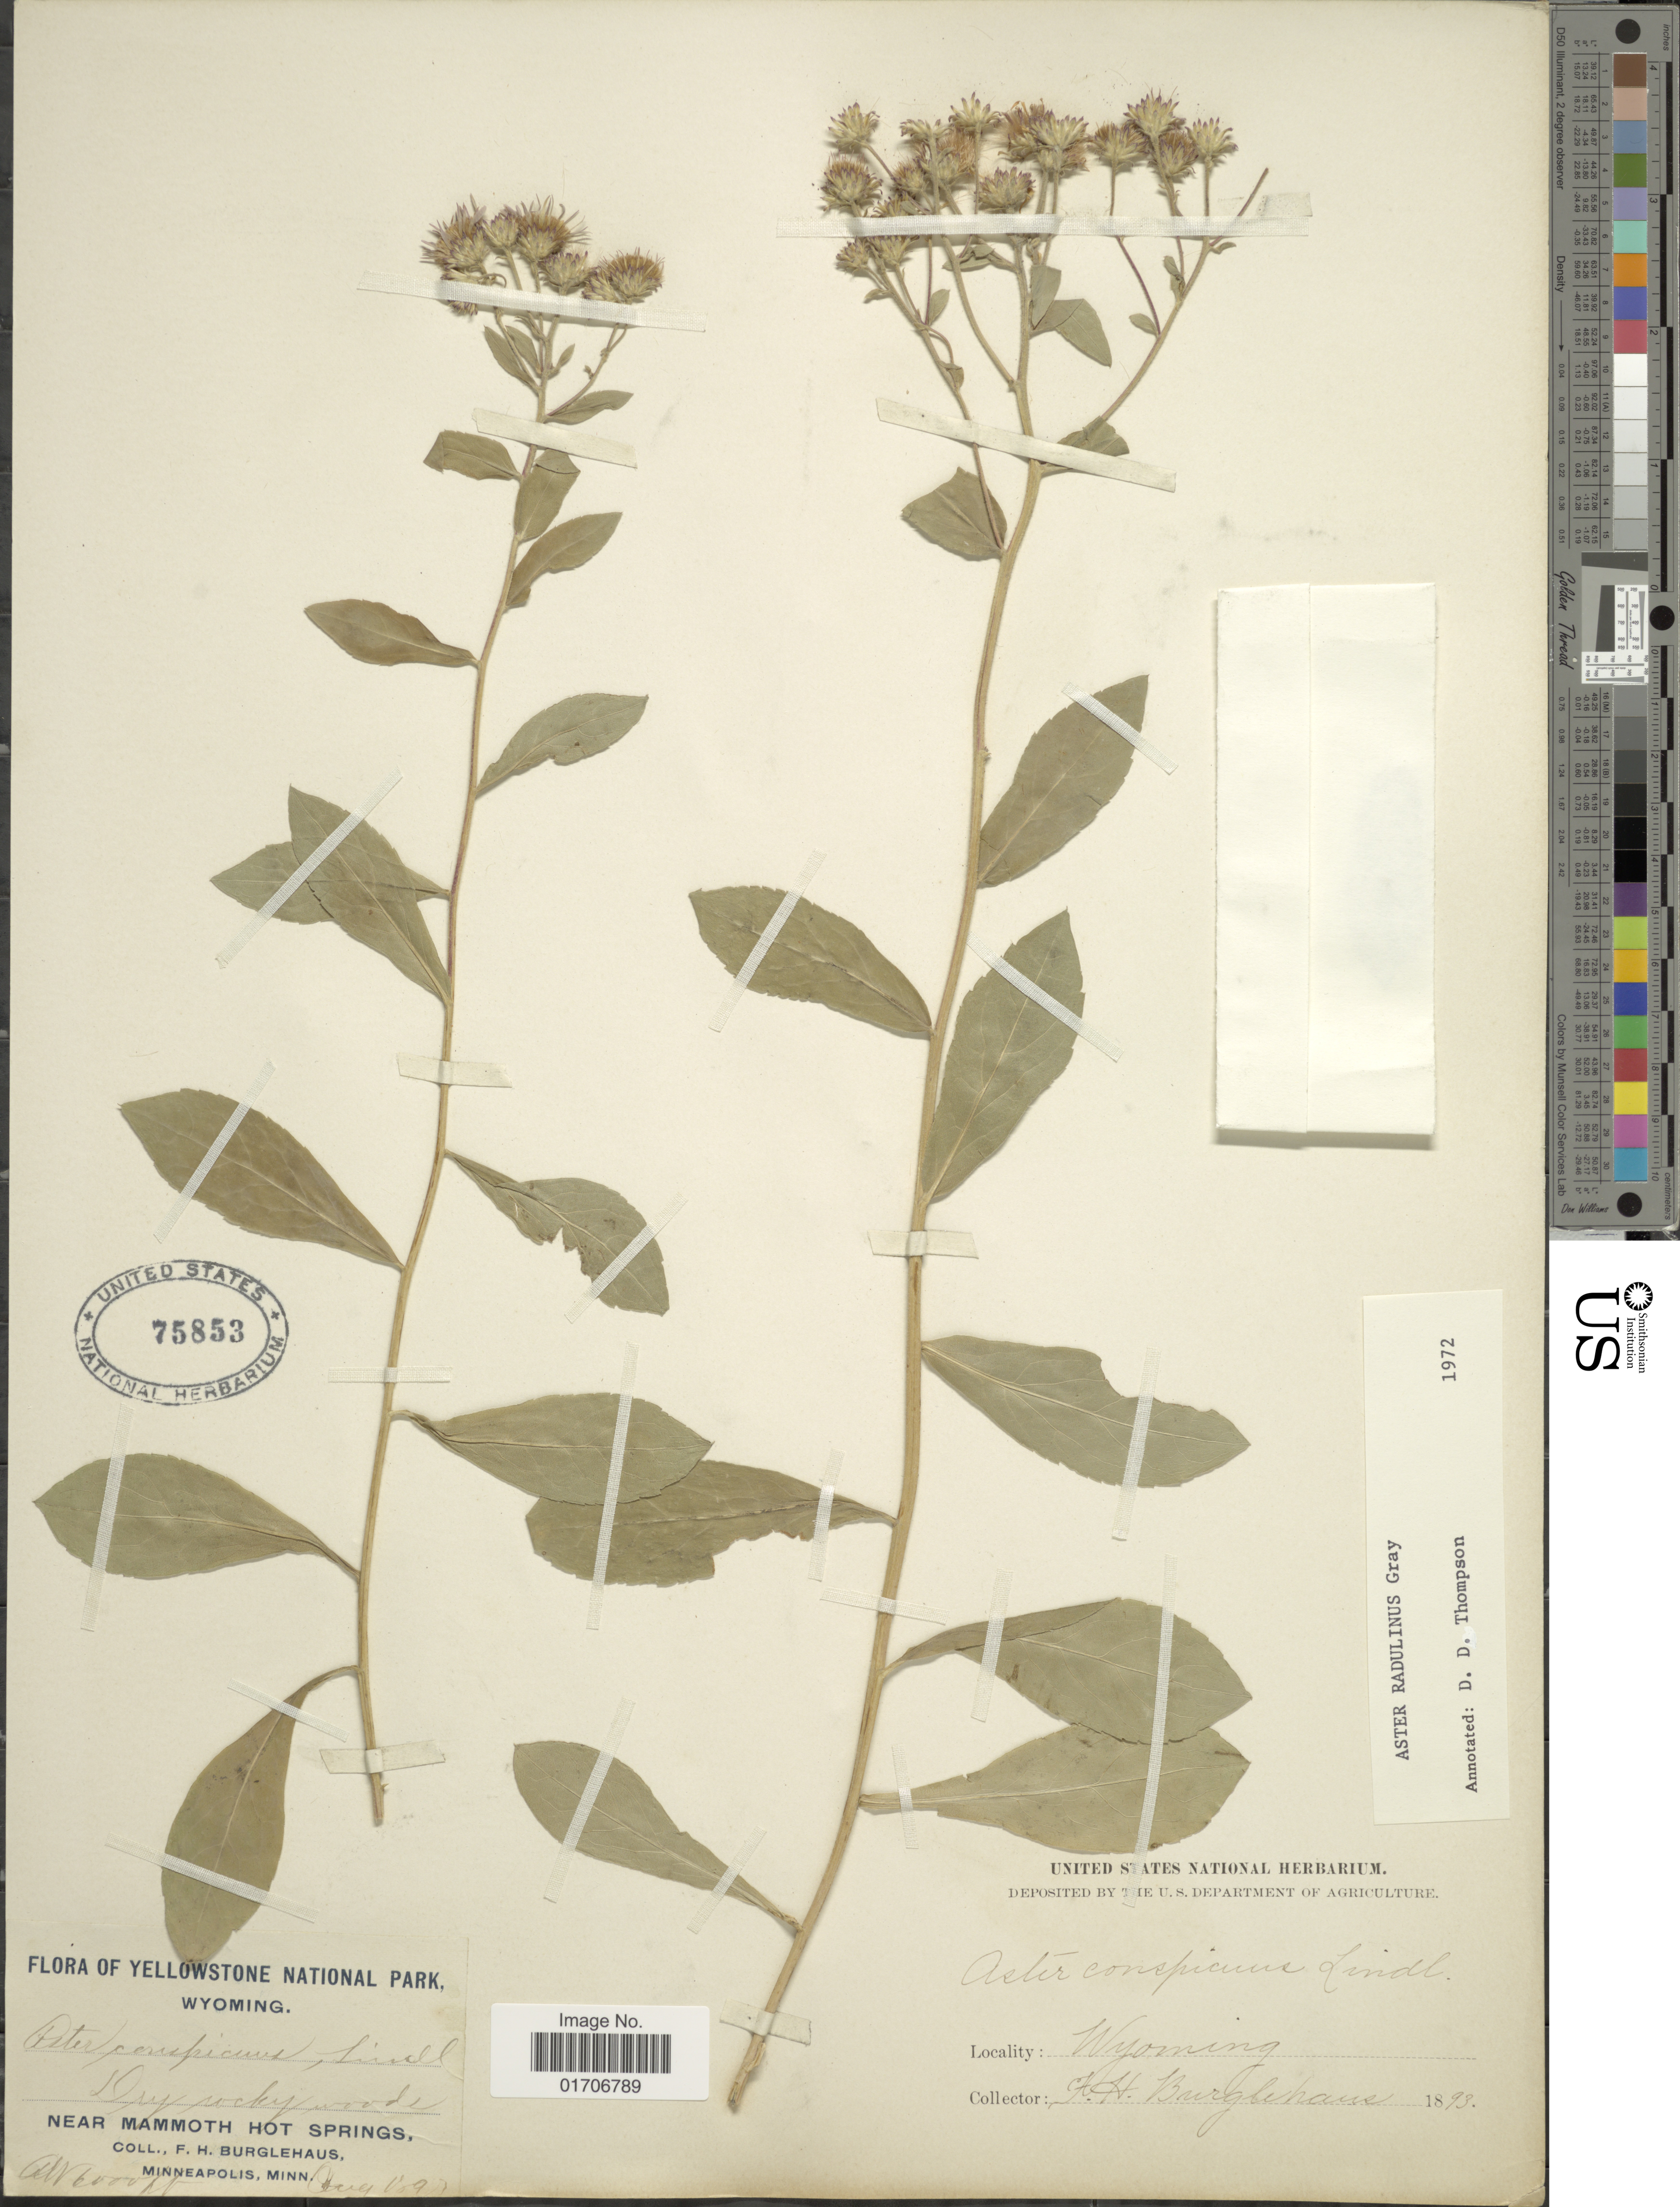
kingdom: Plantae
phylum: Tracheophyta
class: Magnoliopsida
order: Asterales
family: Asteraceae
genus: Eurybia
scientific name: Eurybia radulina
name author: (A. Gray) G.L. Nesom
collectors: F. Burglehaus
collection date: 1893-08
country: United States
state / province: Wyoming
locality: Yellowstone National Park. Wyoming. Dry rocky woods. Near Mammoth Hot Springs.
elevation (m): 1829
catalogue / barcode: US 75853